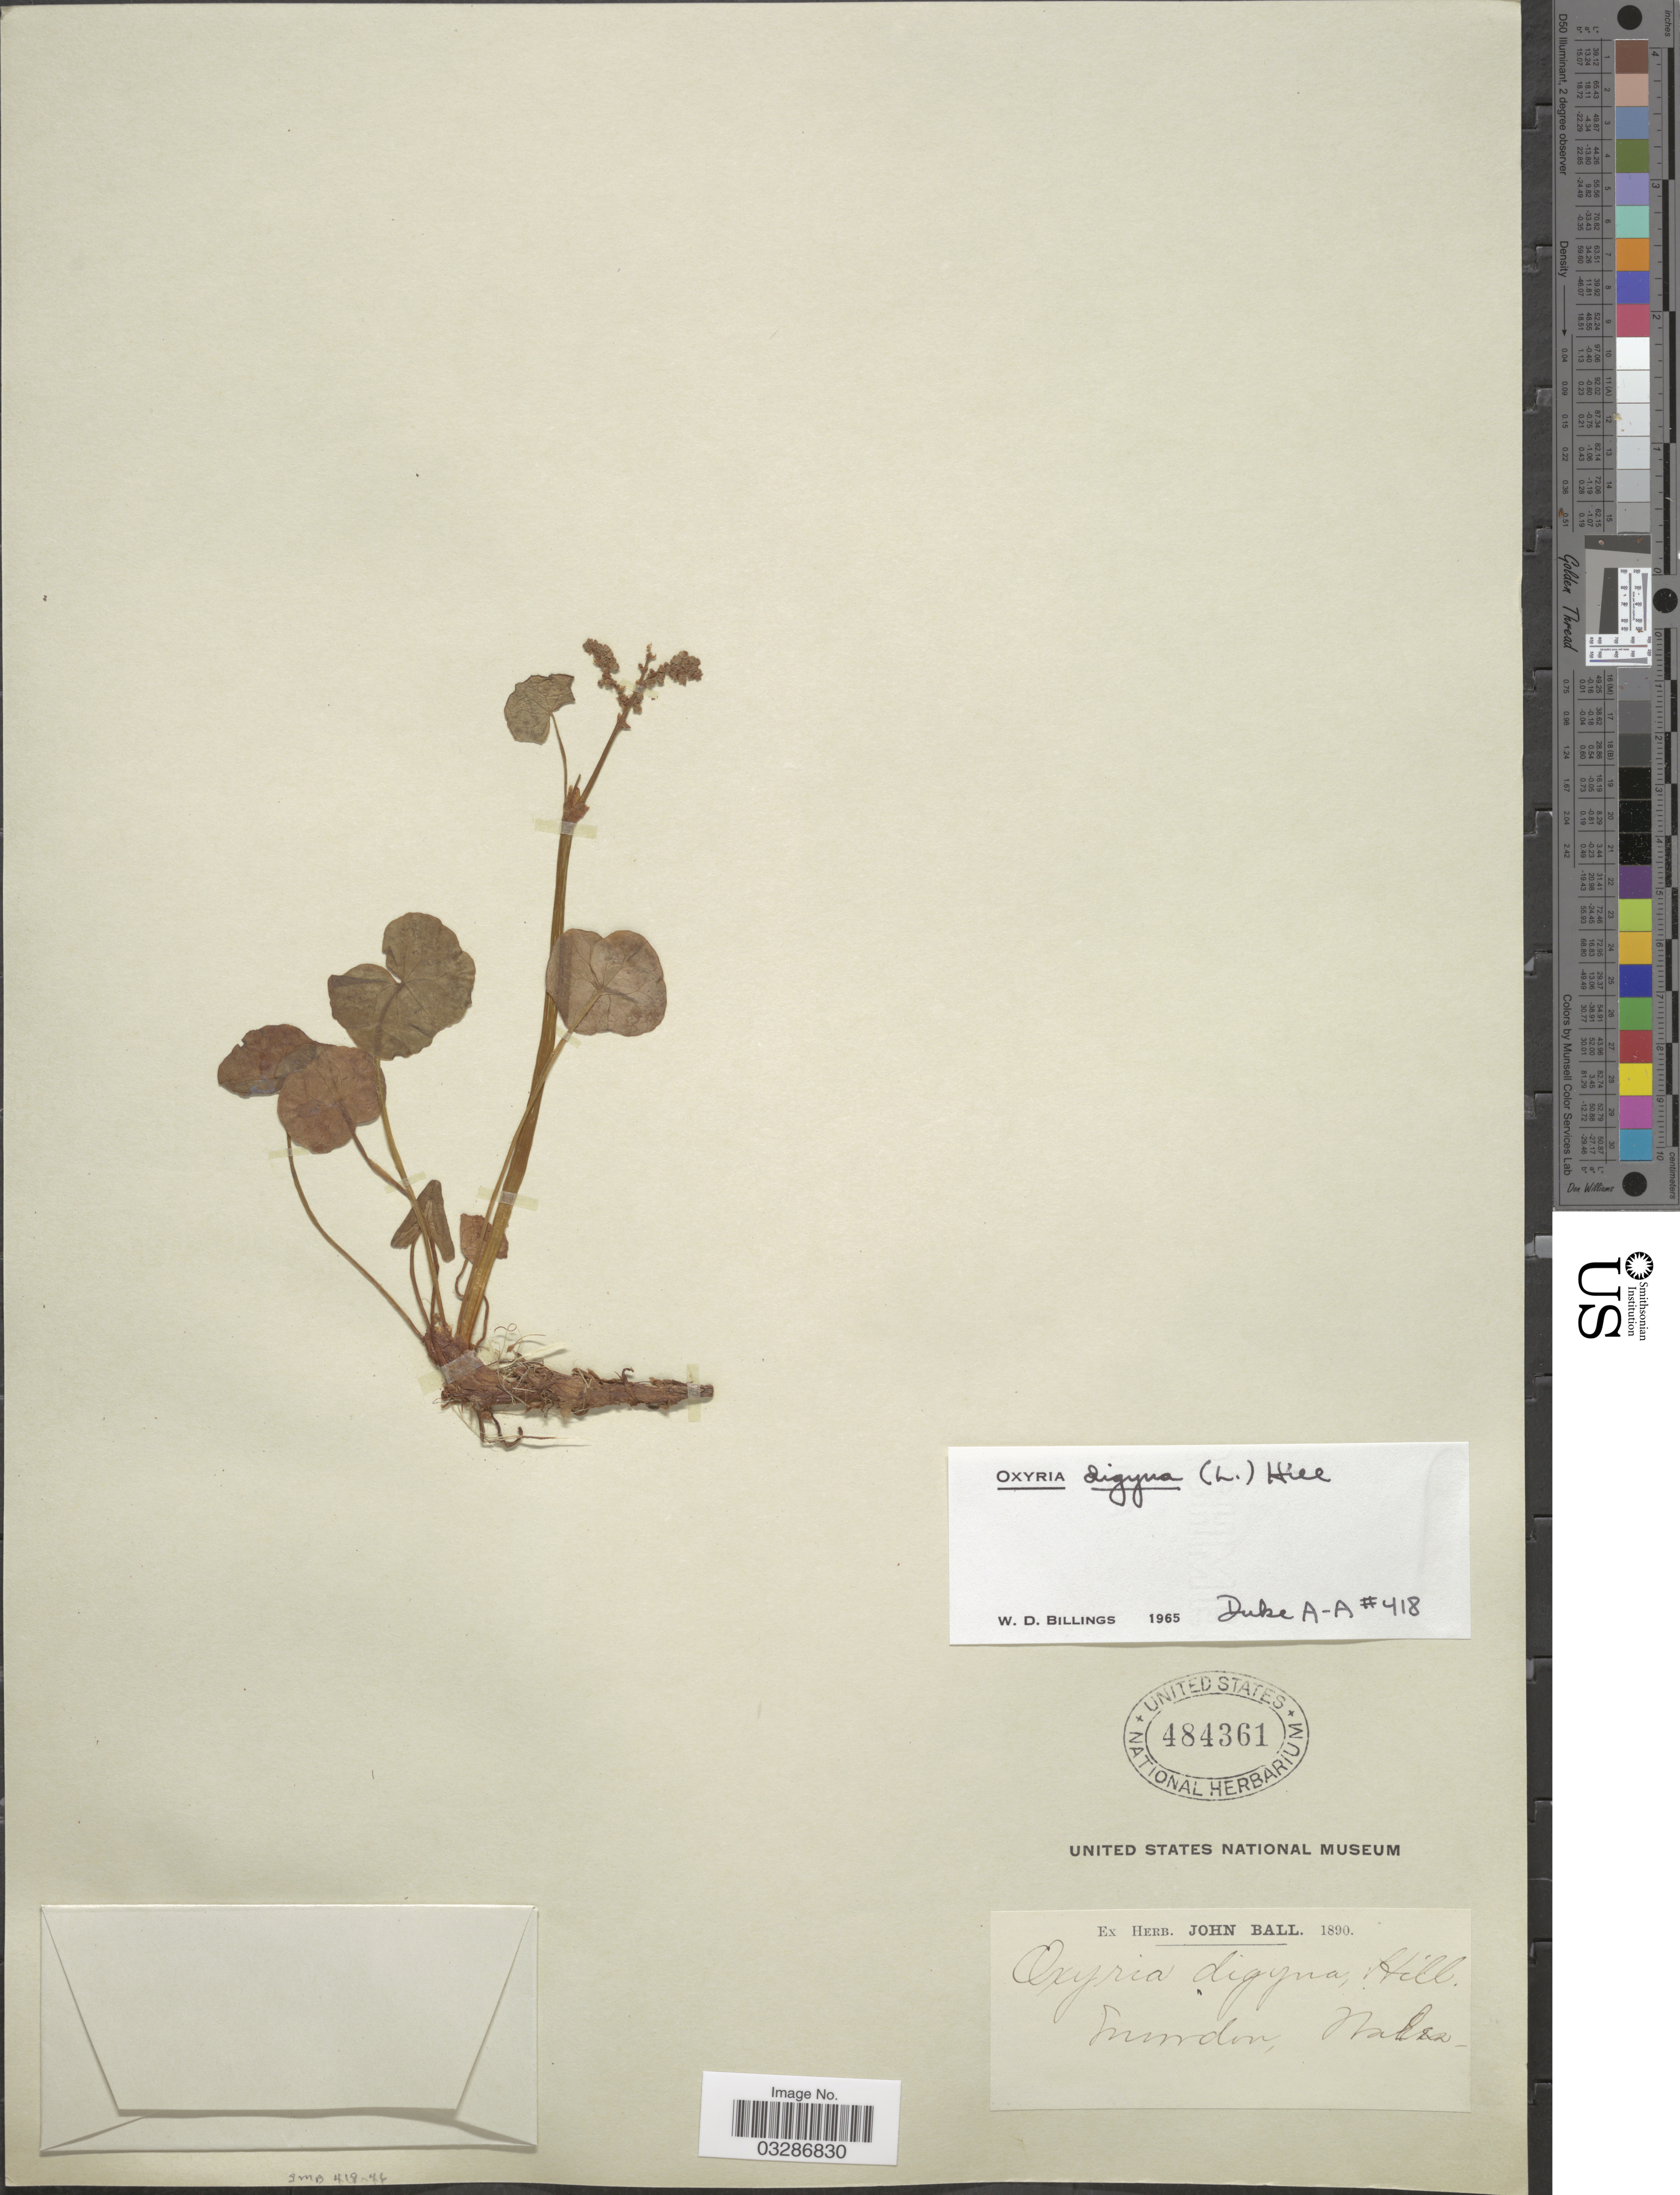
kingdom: Plantae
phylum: Tracheophyta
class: Magnoliopsida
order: Caryophyllales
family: Polygonaceae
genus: Oxyria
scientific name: Oxyria digyna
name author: (L.) Hill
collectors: J. Ball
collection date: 1890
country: United Kingdom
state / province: Wales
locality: Snowdon.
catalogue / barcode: US 484361